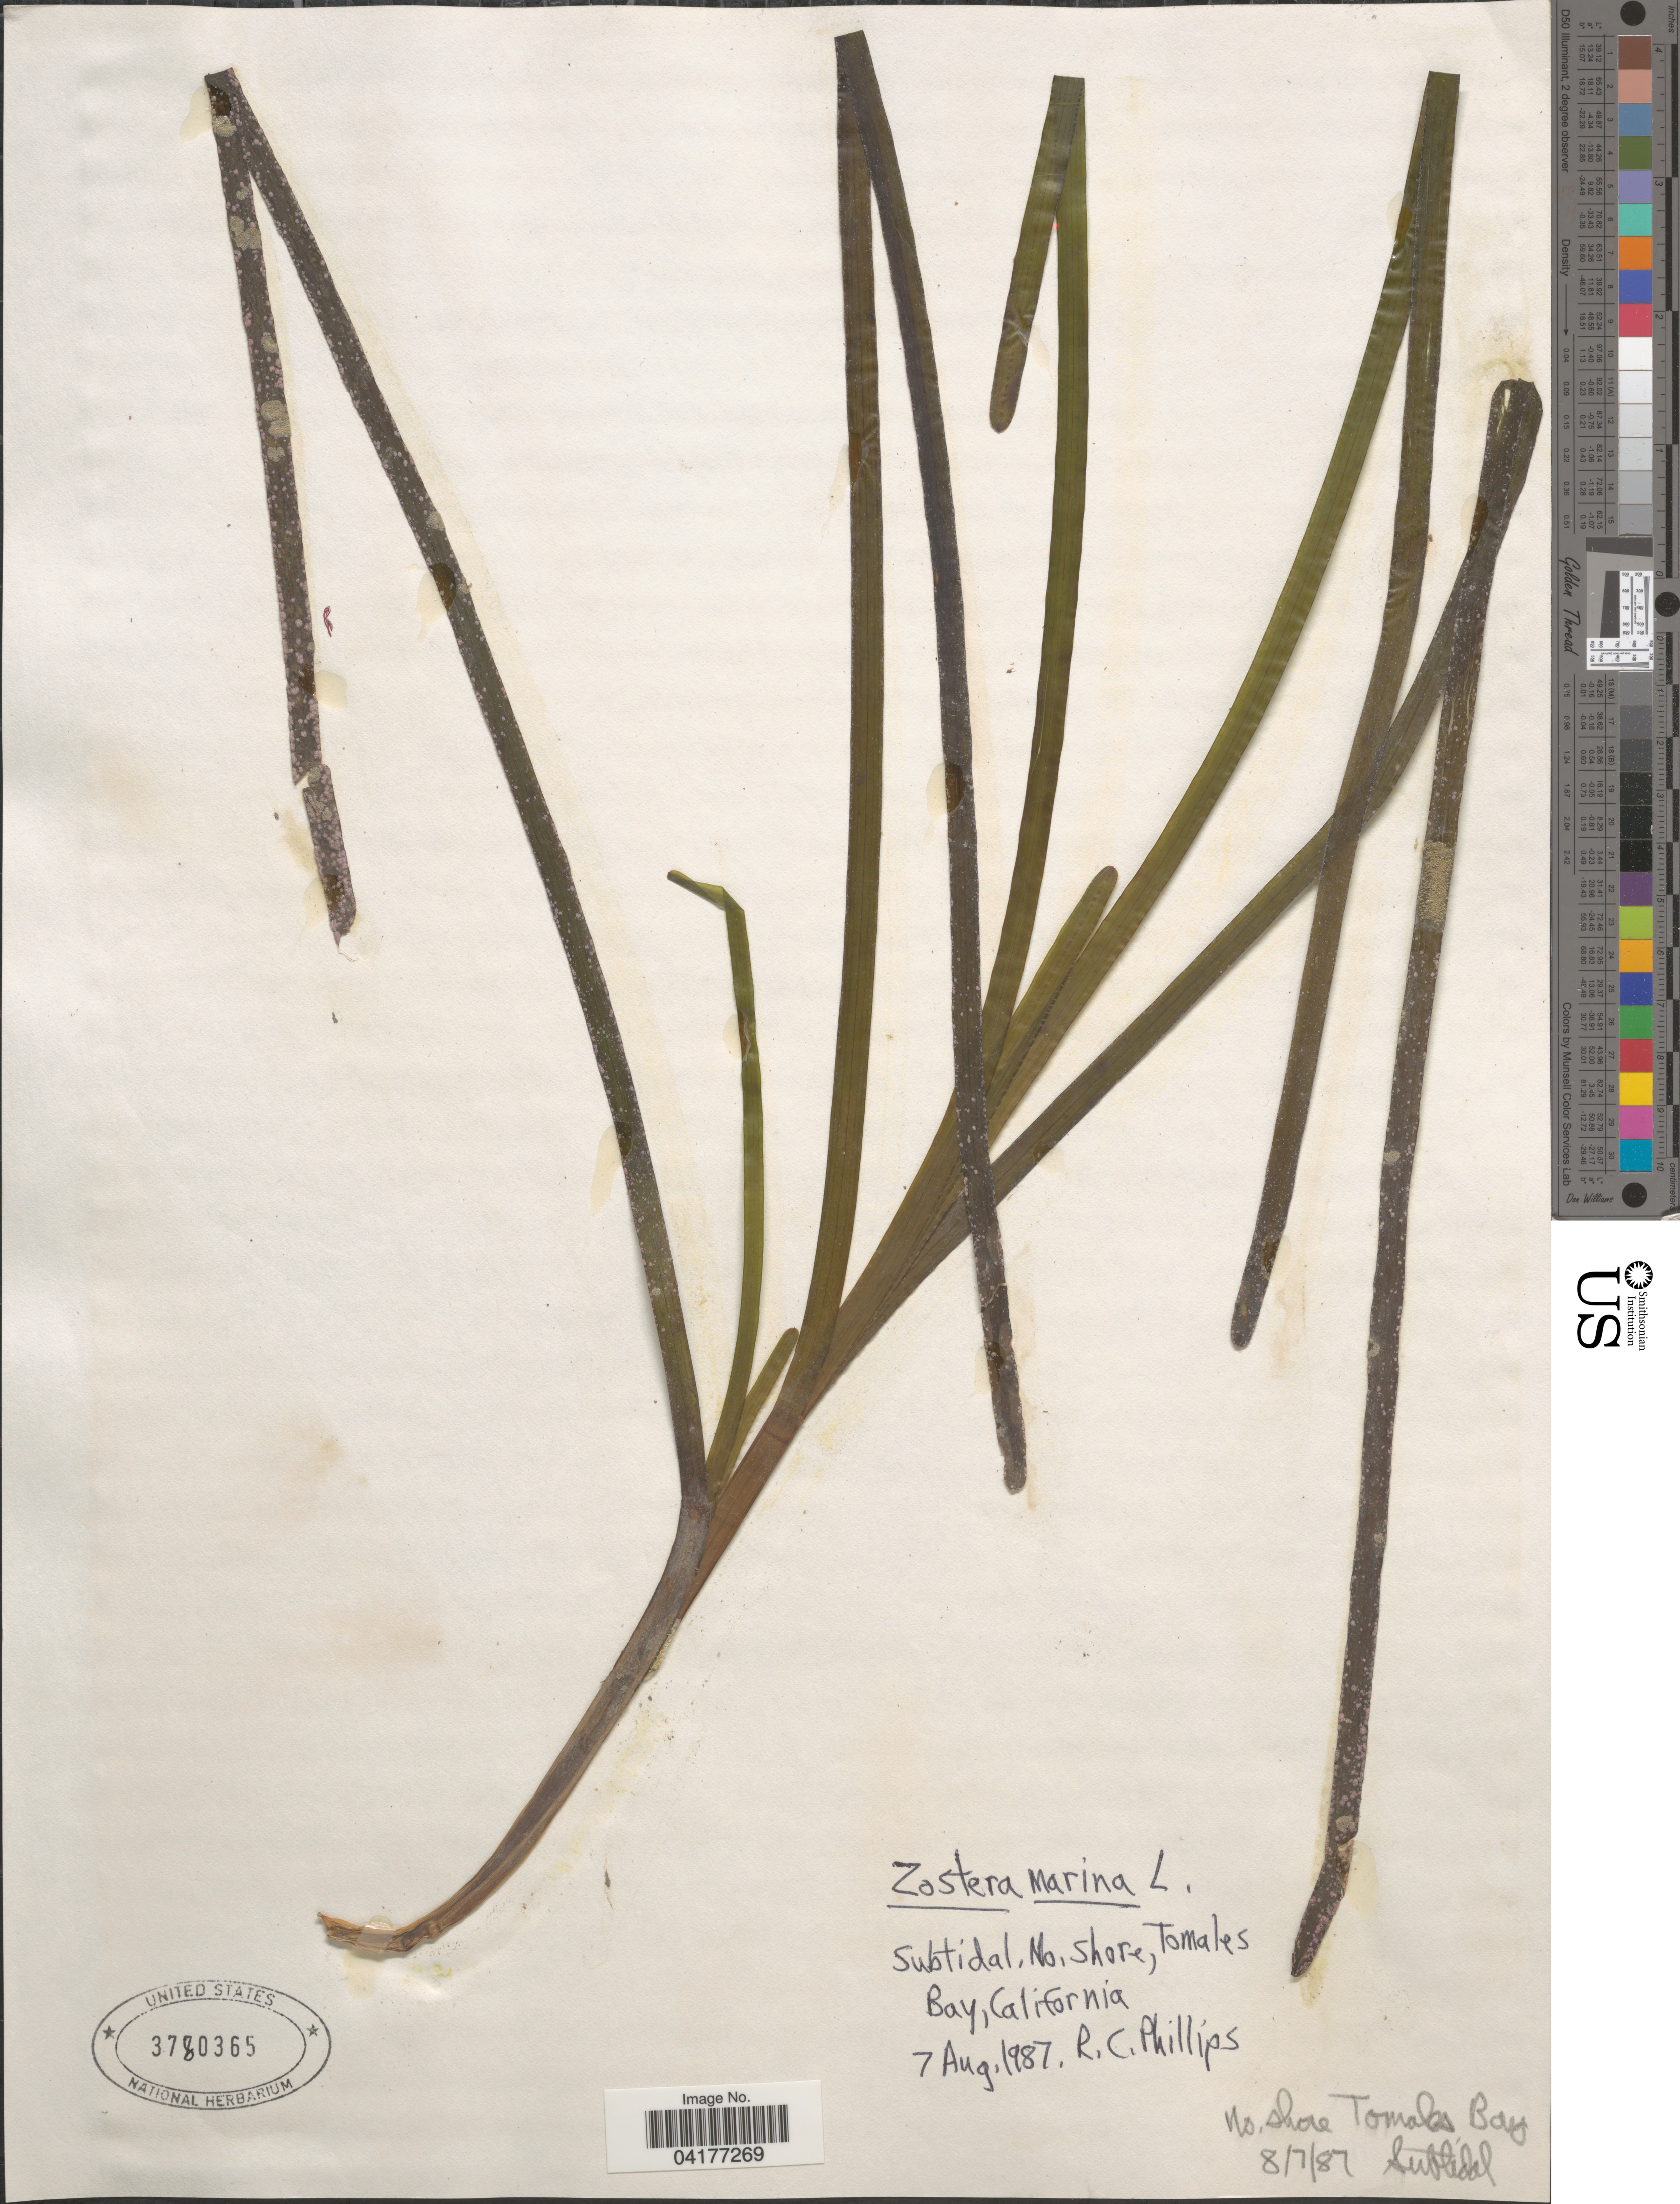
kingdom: Plantae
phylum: Tracheophyta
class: Liliopsida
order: Alismatales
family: Zosteraceae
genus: Zostera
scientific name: Zostera marina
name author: L.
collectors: R. C. Phillips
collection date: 1987-08-07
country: United States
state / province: California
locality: Subtidal, No. shore, Tomales Bay.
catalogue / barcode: US 3780365